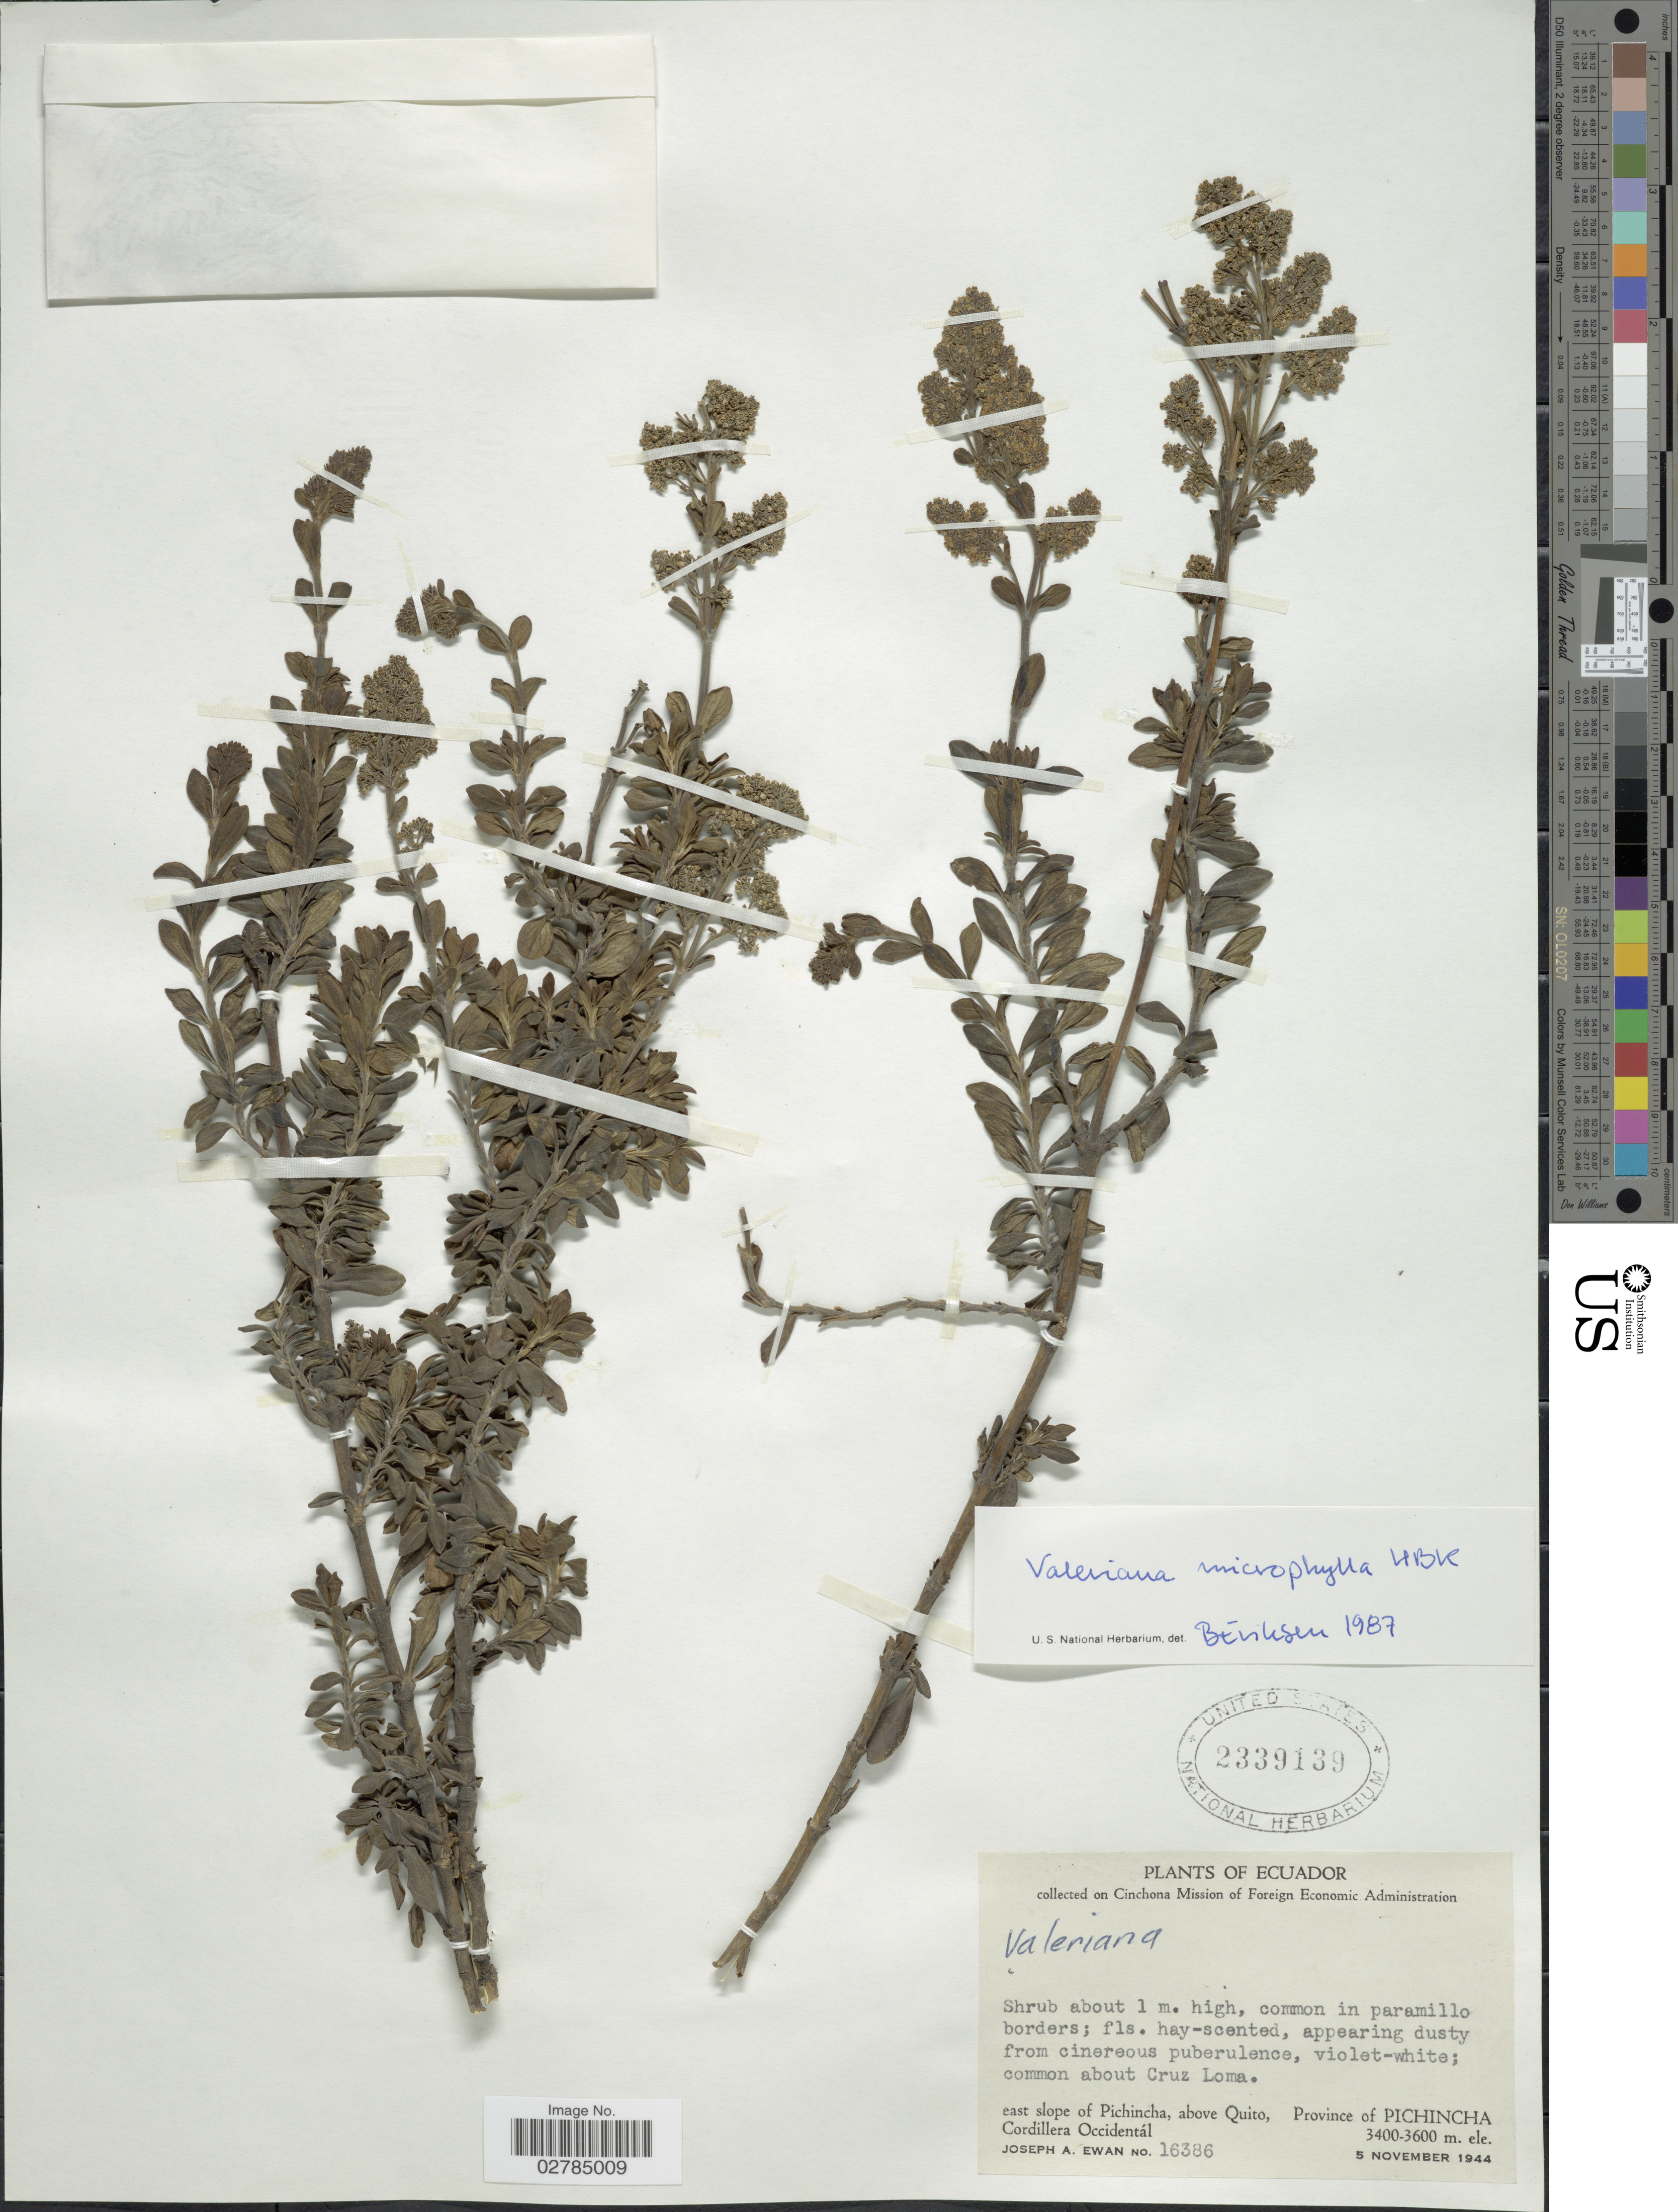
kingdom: Plantae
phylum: Tracheophyta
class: Magnoliopsida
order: Dipsacales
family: Caprifoliaceae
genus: Valeriana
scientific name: Valeriana microphylla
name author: Kunth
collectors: J. A. Ewan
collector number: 16386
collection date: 1944-11-05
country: Ecuador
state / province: Pichincha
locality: Common about Cruz Loma, east slope of Pichincha, above Quito, Cordillera Occidentál.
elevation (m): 3400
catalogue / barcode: US 2339139